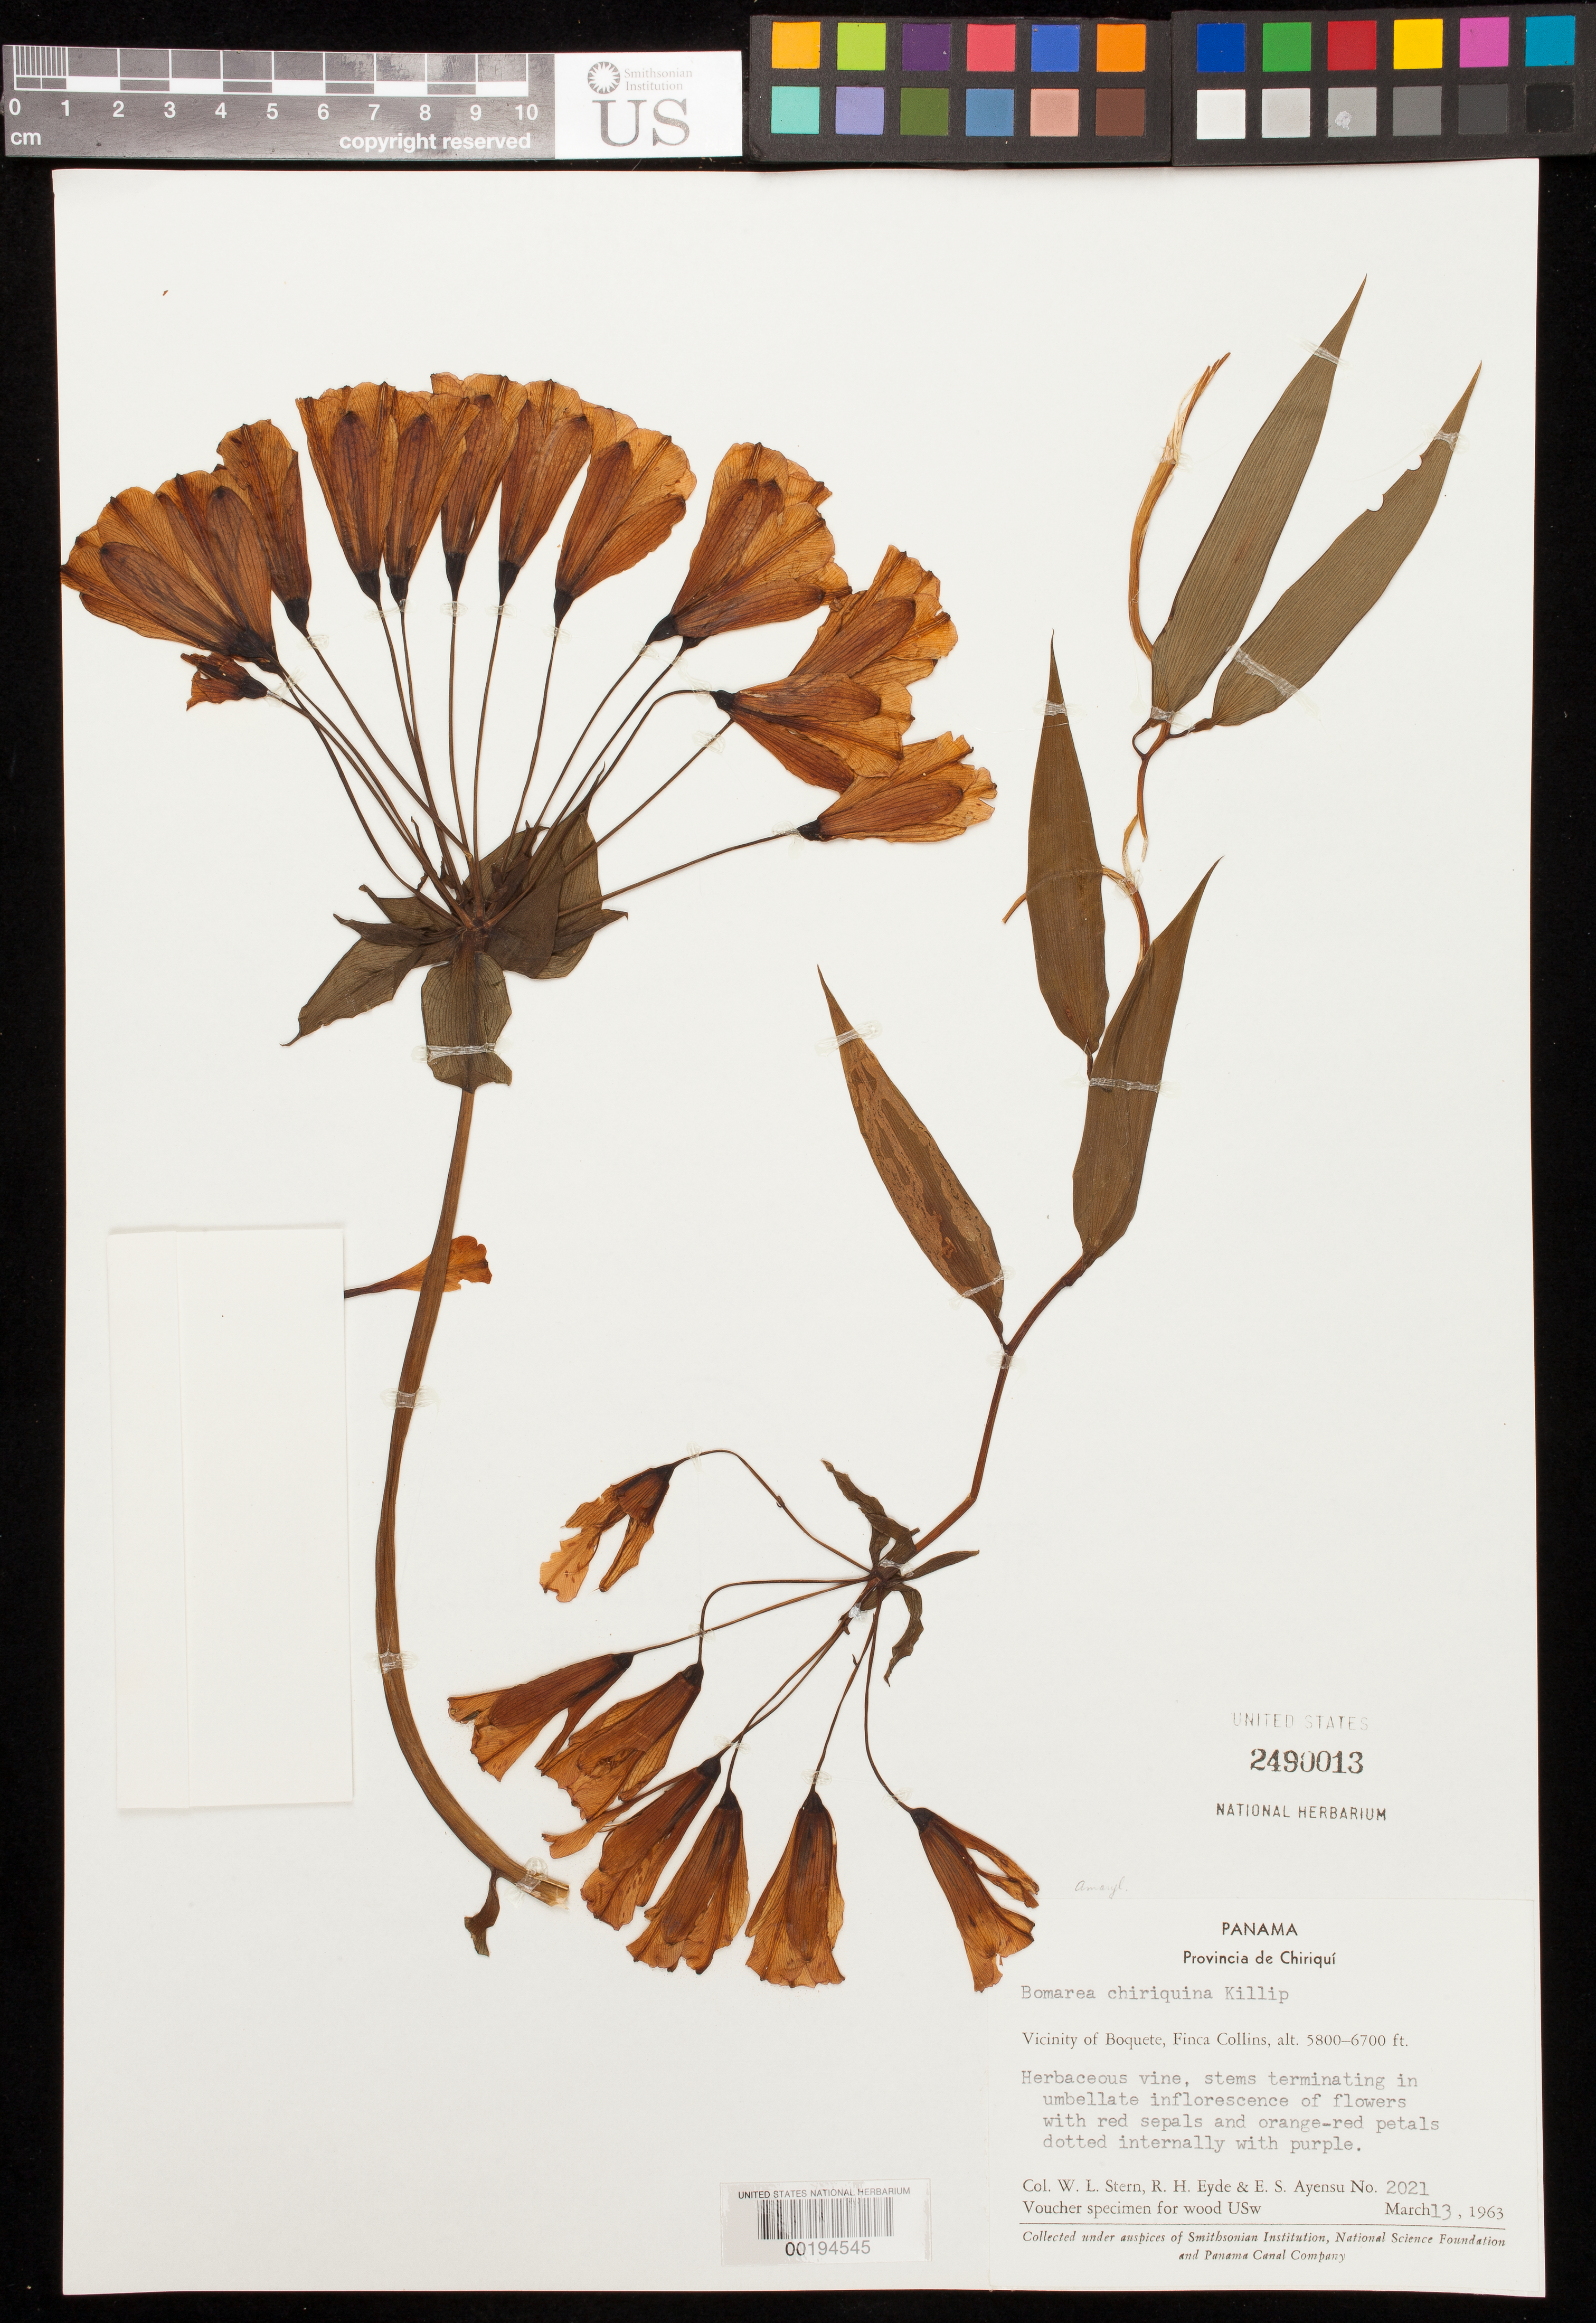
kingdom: Plantae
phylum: Tracheophyta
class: Liliopsida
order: Liliales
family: Alstroemeriaceae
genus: Bomarea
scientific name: Bomarea chiriquina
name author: Killip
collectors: W. L. Stern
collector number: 2021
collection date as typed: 13 Mar 1963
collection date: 1963-03-13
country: Panama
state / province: Chiriquí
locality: Vicinity of Boquete, Finca Collins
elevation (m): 1768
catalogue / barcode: US 2490013